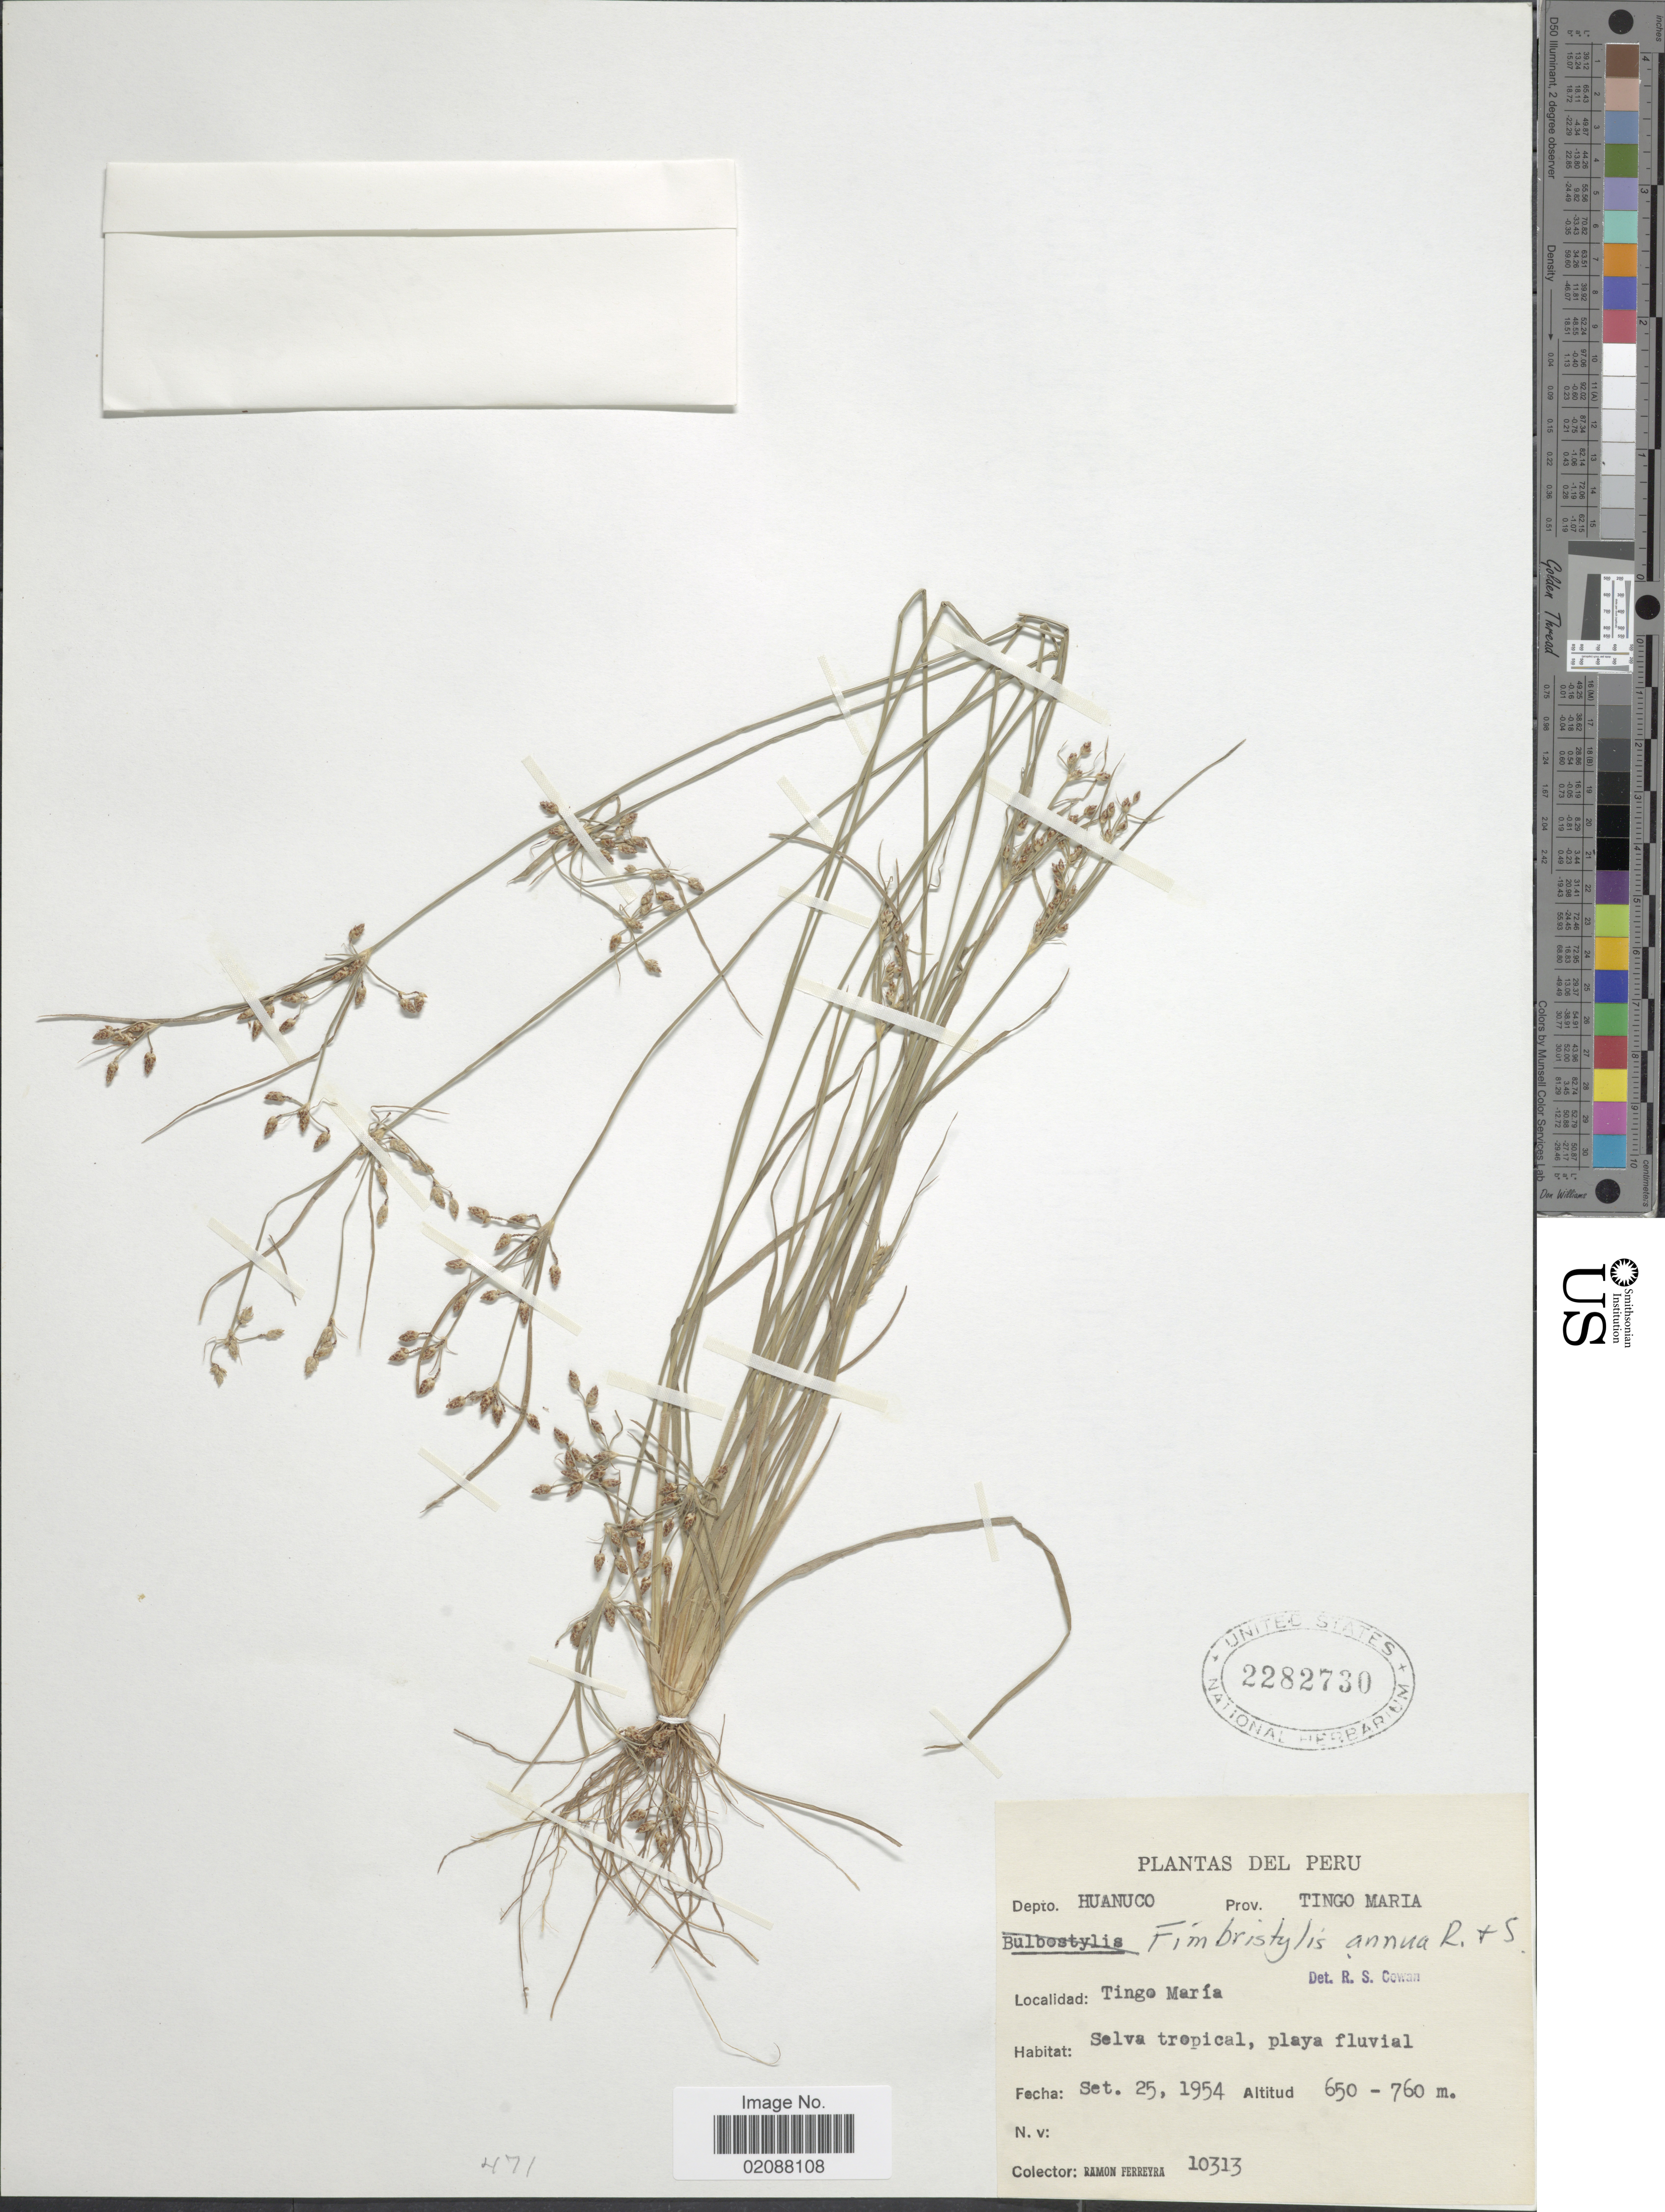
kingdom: Plantae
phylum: Tracheophyta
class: Liliopsida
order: Poales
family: Cyperaceae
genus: Fimbristylis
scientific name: Fimbristylis annua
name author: (All.) Roem. & Schult.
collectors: R. A. Ferreyra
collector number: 10313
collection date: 1954-09-25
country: Peru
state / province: Huánuco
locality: Prov. Tingo Maria, Tingo Maria, Selva tropical, playa fluvial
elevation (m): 650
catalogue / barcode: US 2282730